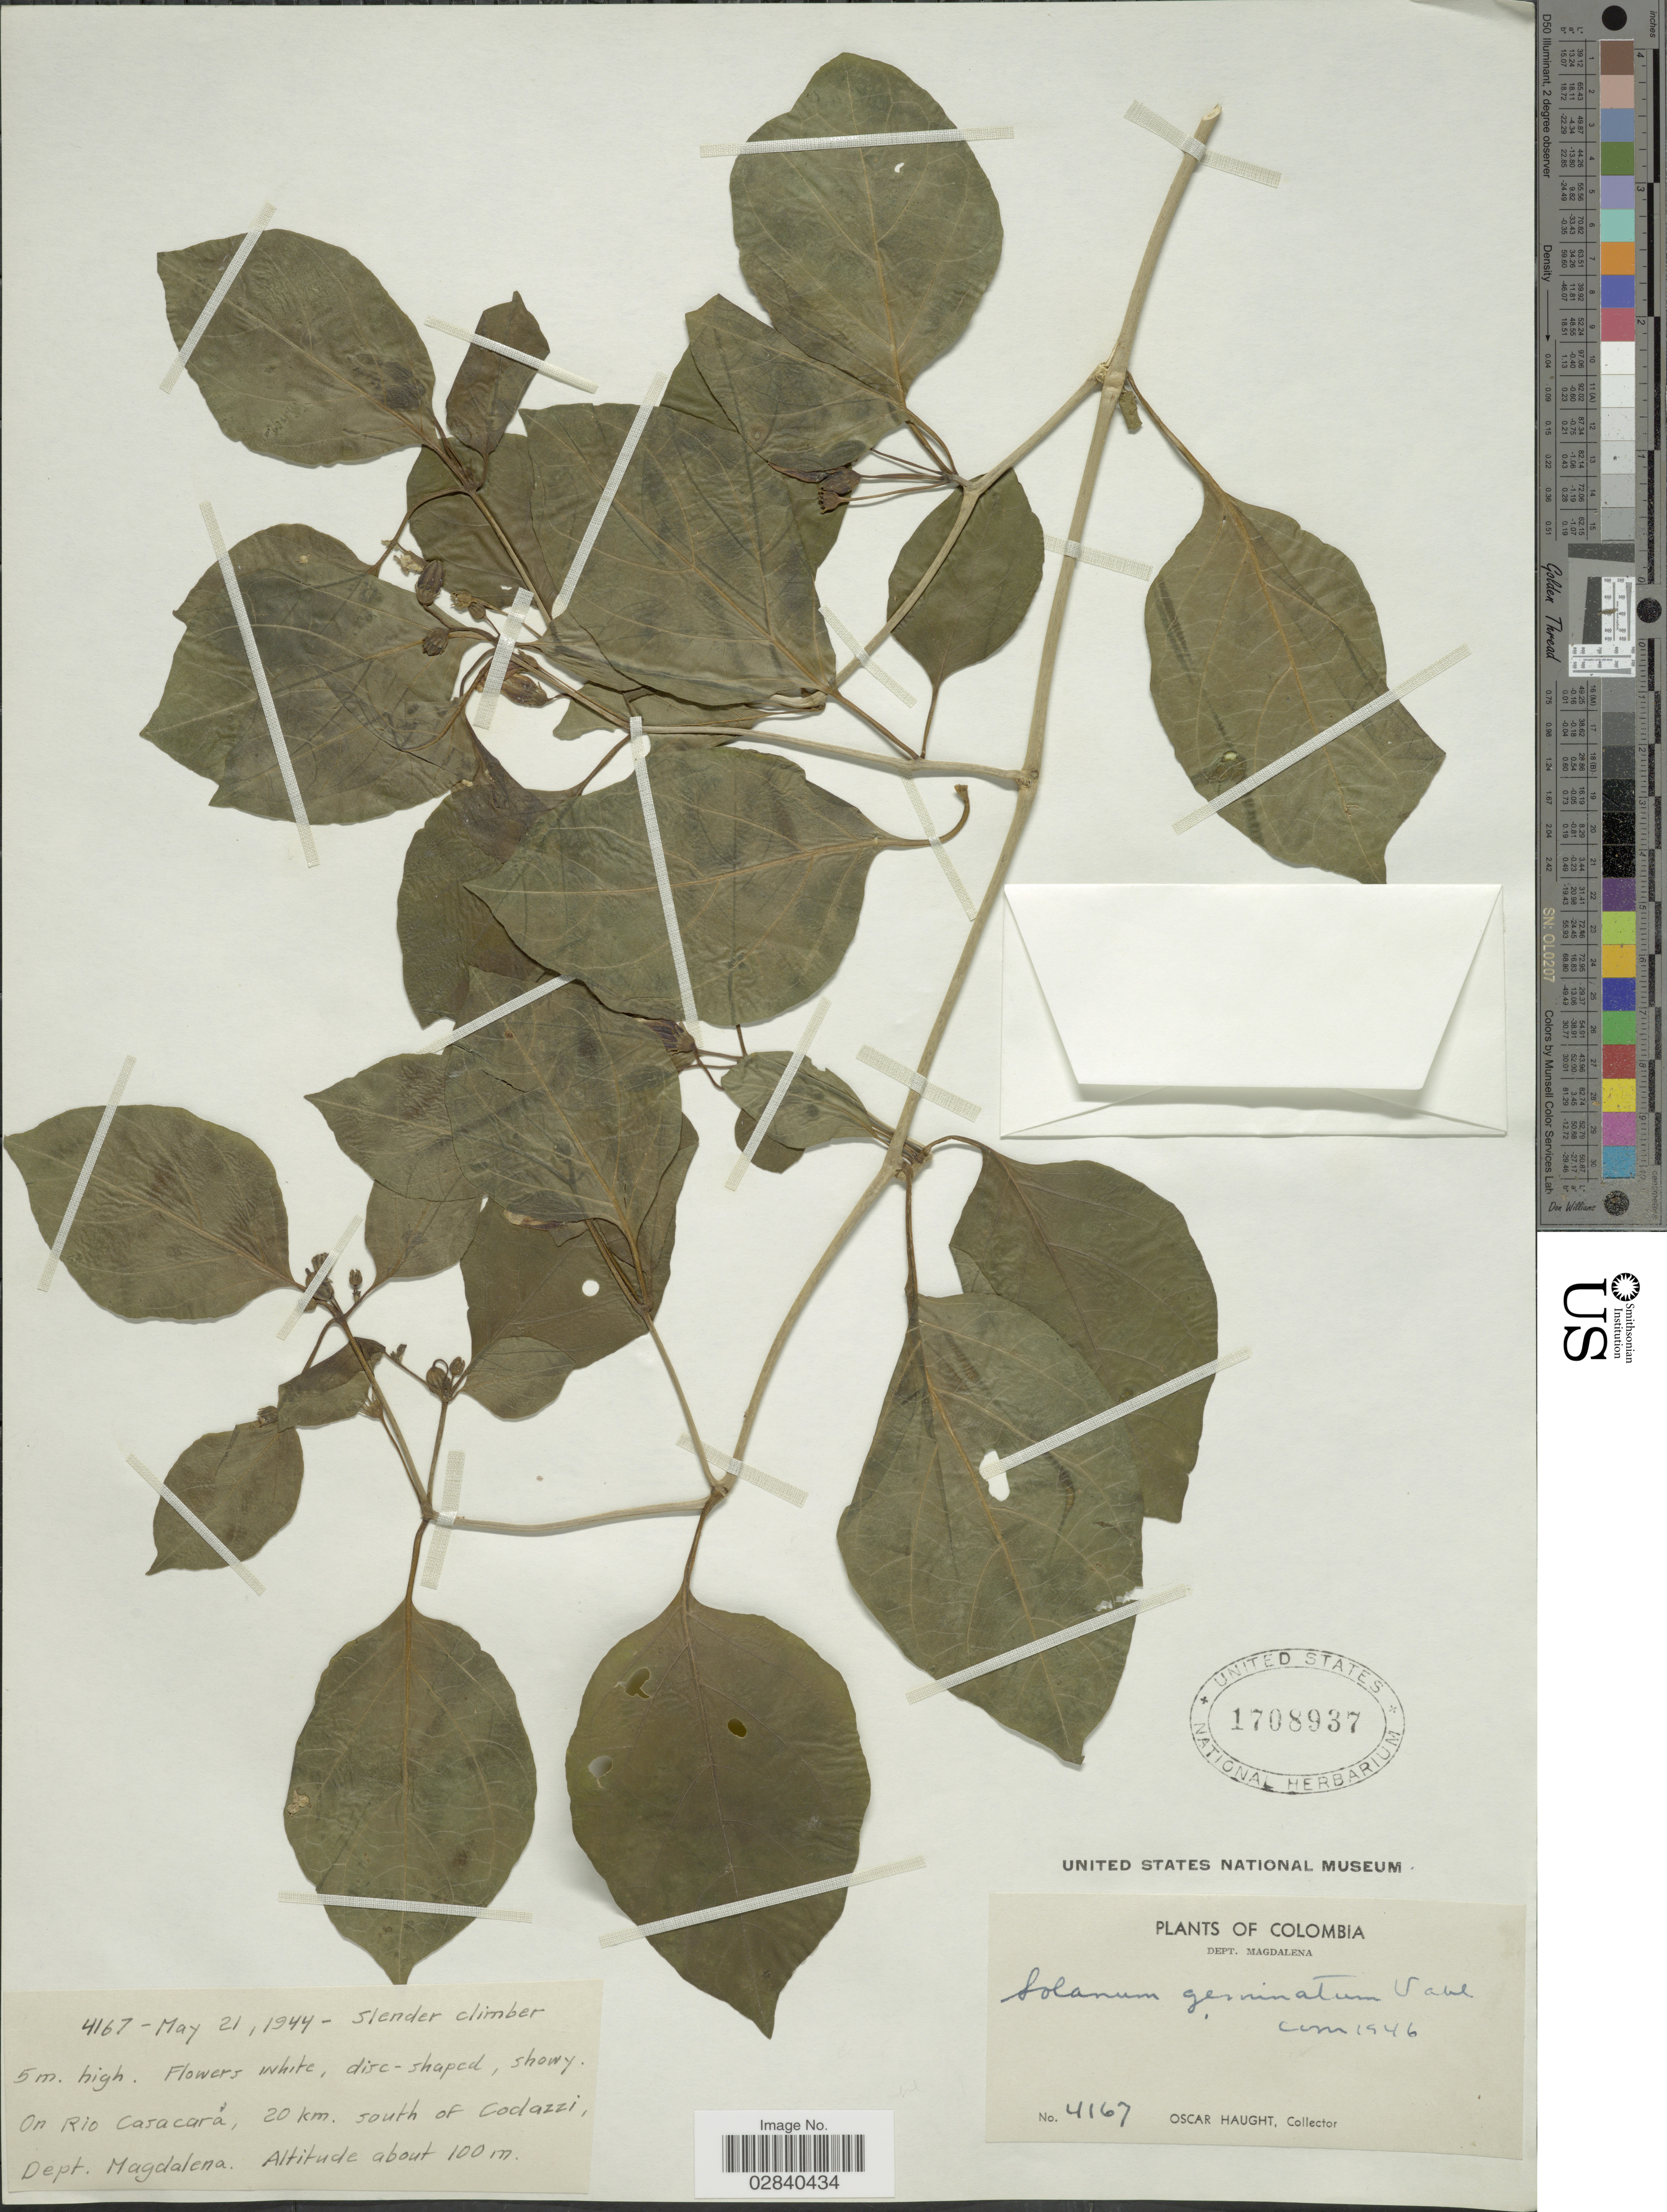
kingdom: Plantae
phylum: Tracheophyta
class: Magnoliopsida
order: Solanales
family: Solanaceae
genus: Lycianthes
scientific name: Lycianthes pauciflora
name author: (Vahl) Bitter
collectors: O. Haught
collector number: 4167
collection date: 1944-05-21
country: Colombia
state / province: Magdalena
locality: Dept. Magdalena, On Río Casacara, 20 km. south of Codazzi.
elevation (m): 100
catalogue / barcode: US 1708937